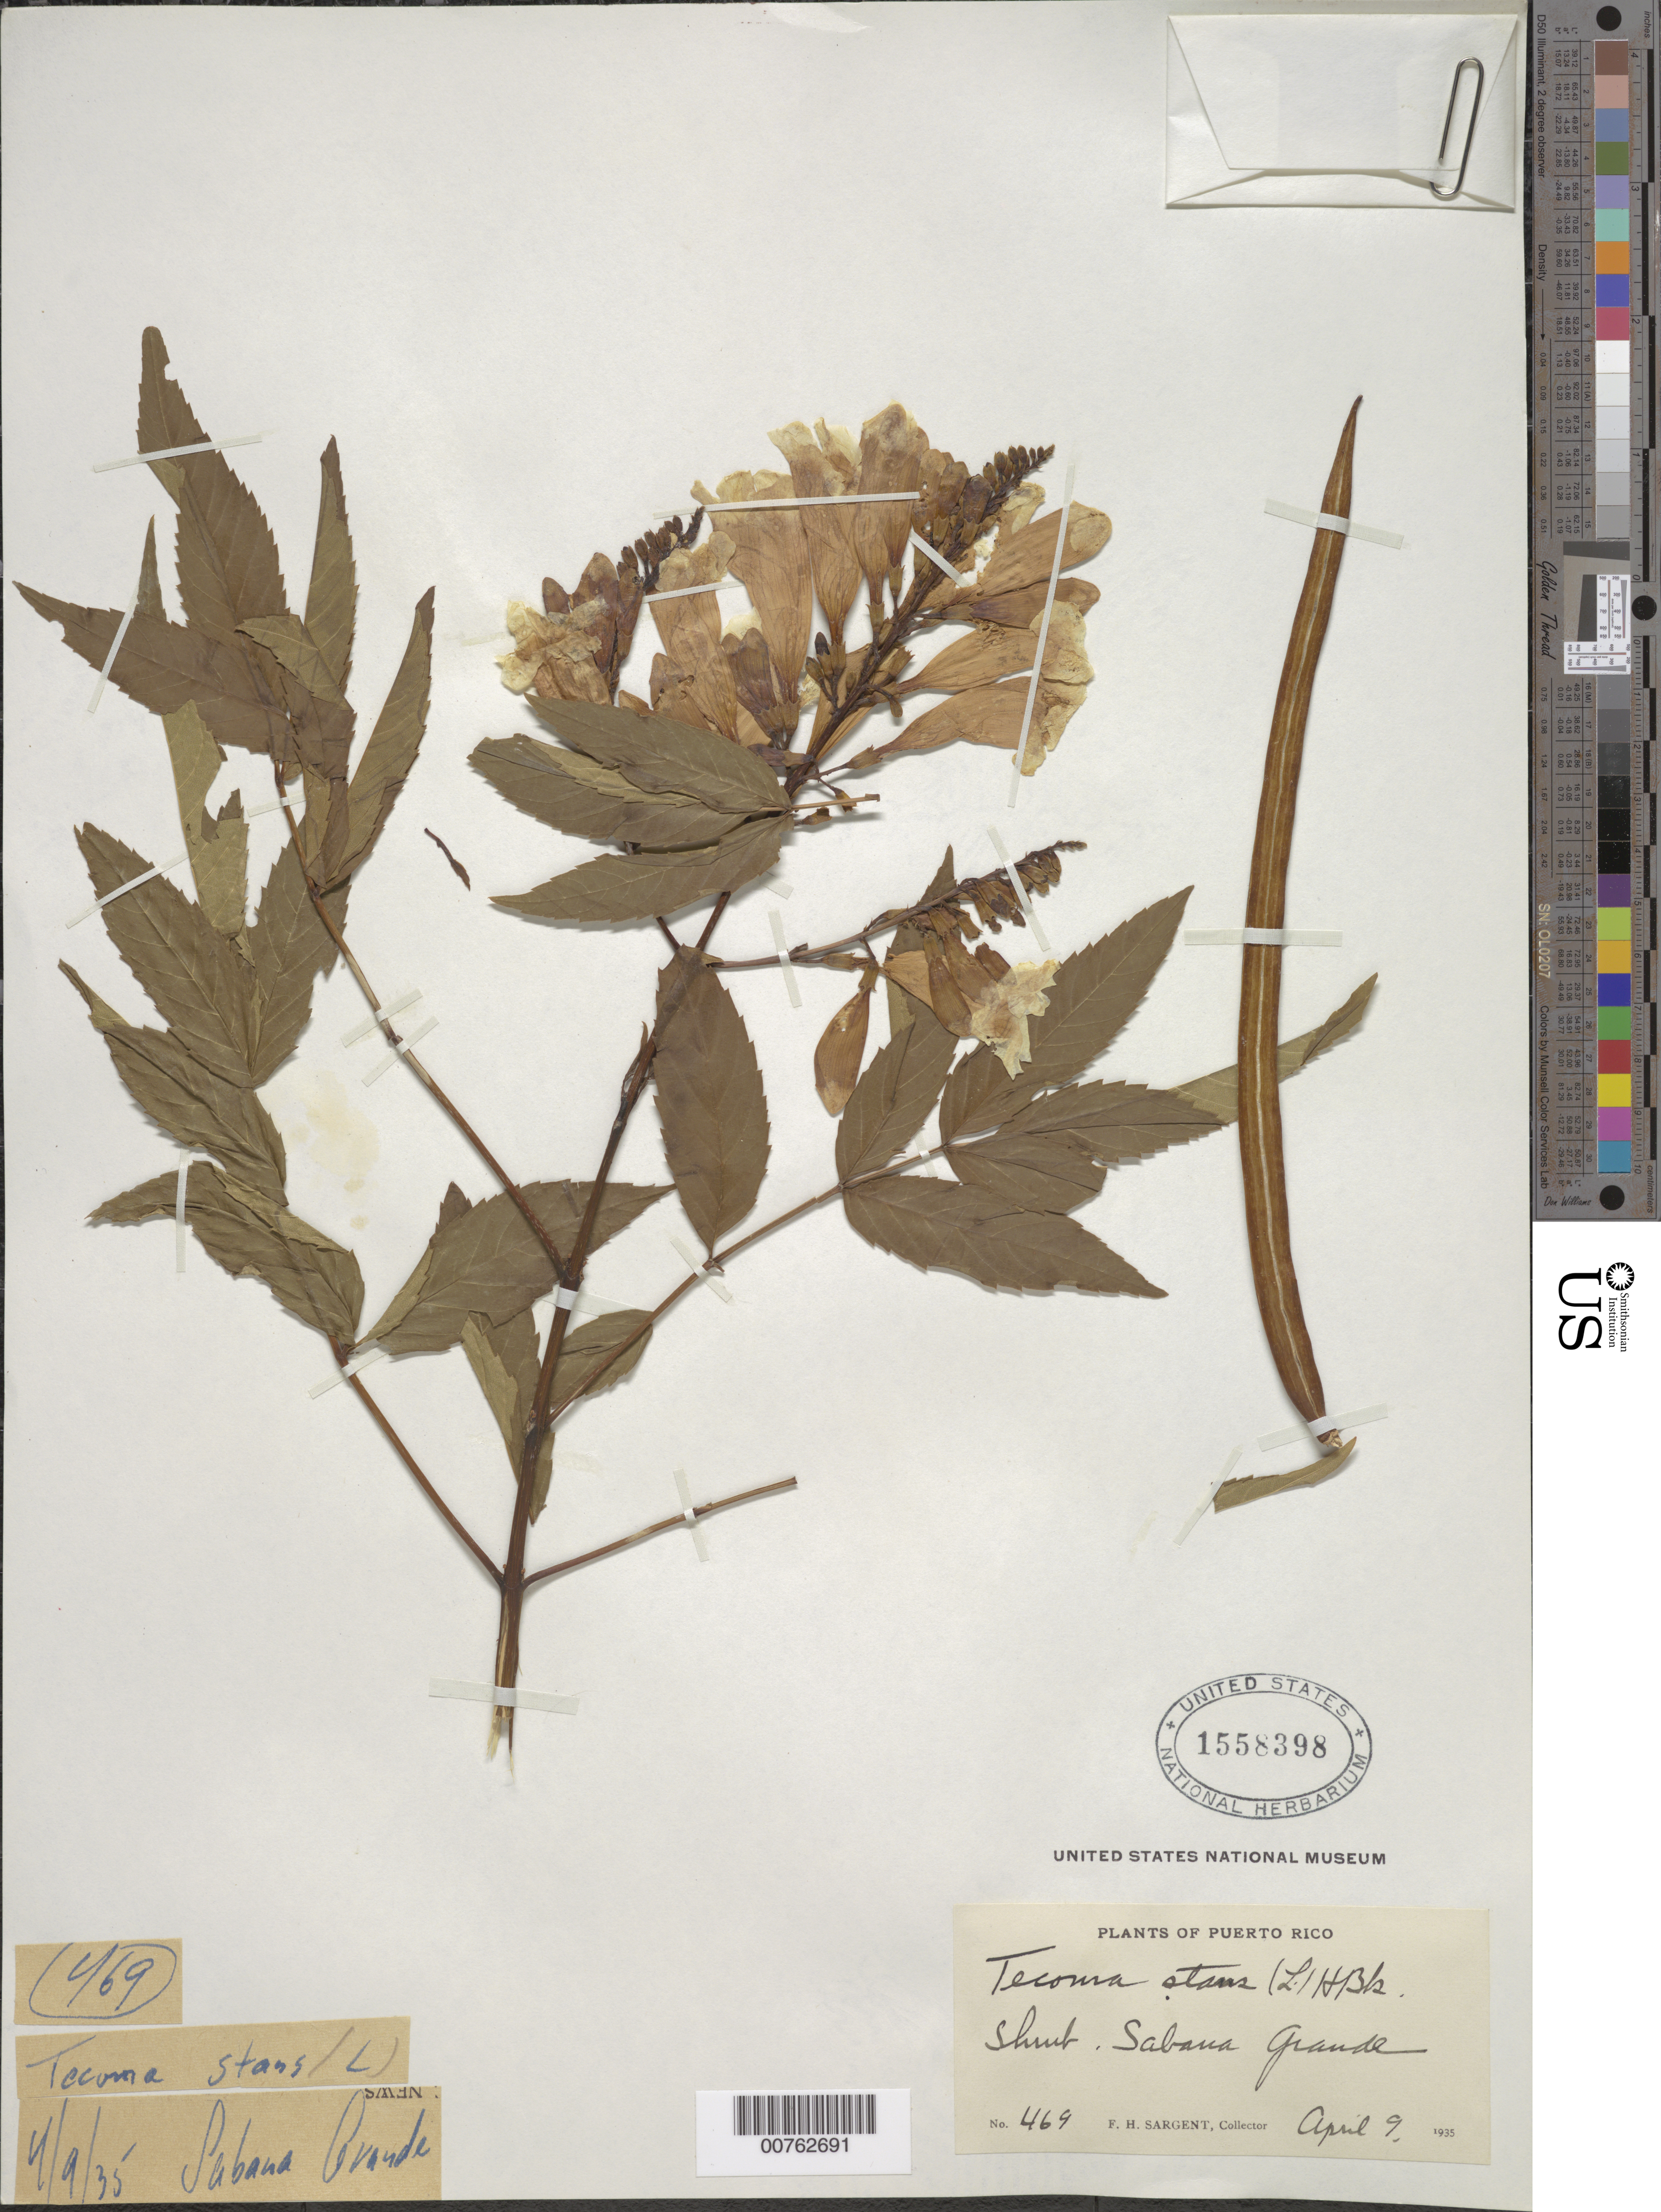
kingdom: Plantae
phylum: Tracheophyta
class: Magnoliopsida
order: Lamiales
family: Bignoniaceae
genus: Tecoma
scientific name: Tecoma stans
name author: (L.) Juss. ex Kunth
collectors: F. H. Sargent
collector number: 469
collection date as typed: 09 Apr 1935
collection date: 1935-04-09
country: Puerto Rico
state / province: Sabana Grande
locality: Sabana Grande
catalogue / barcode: US 1558398